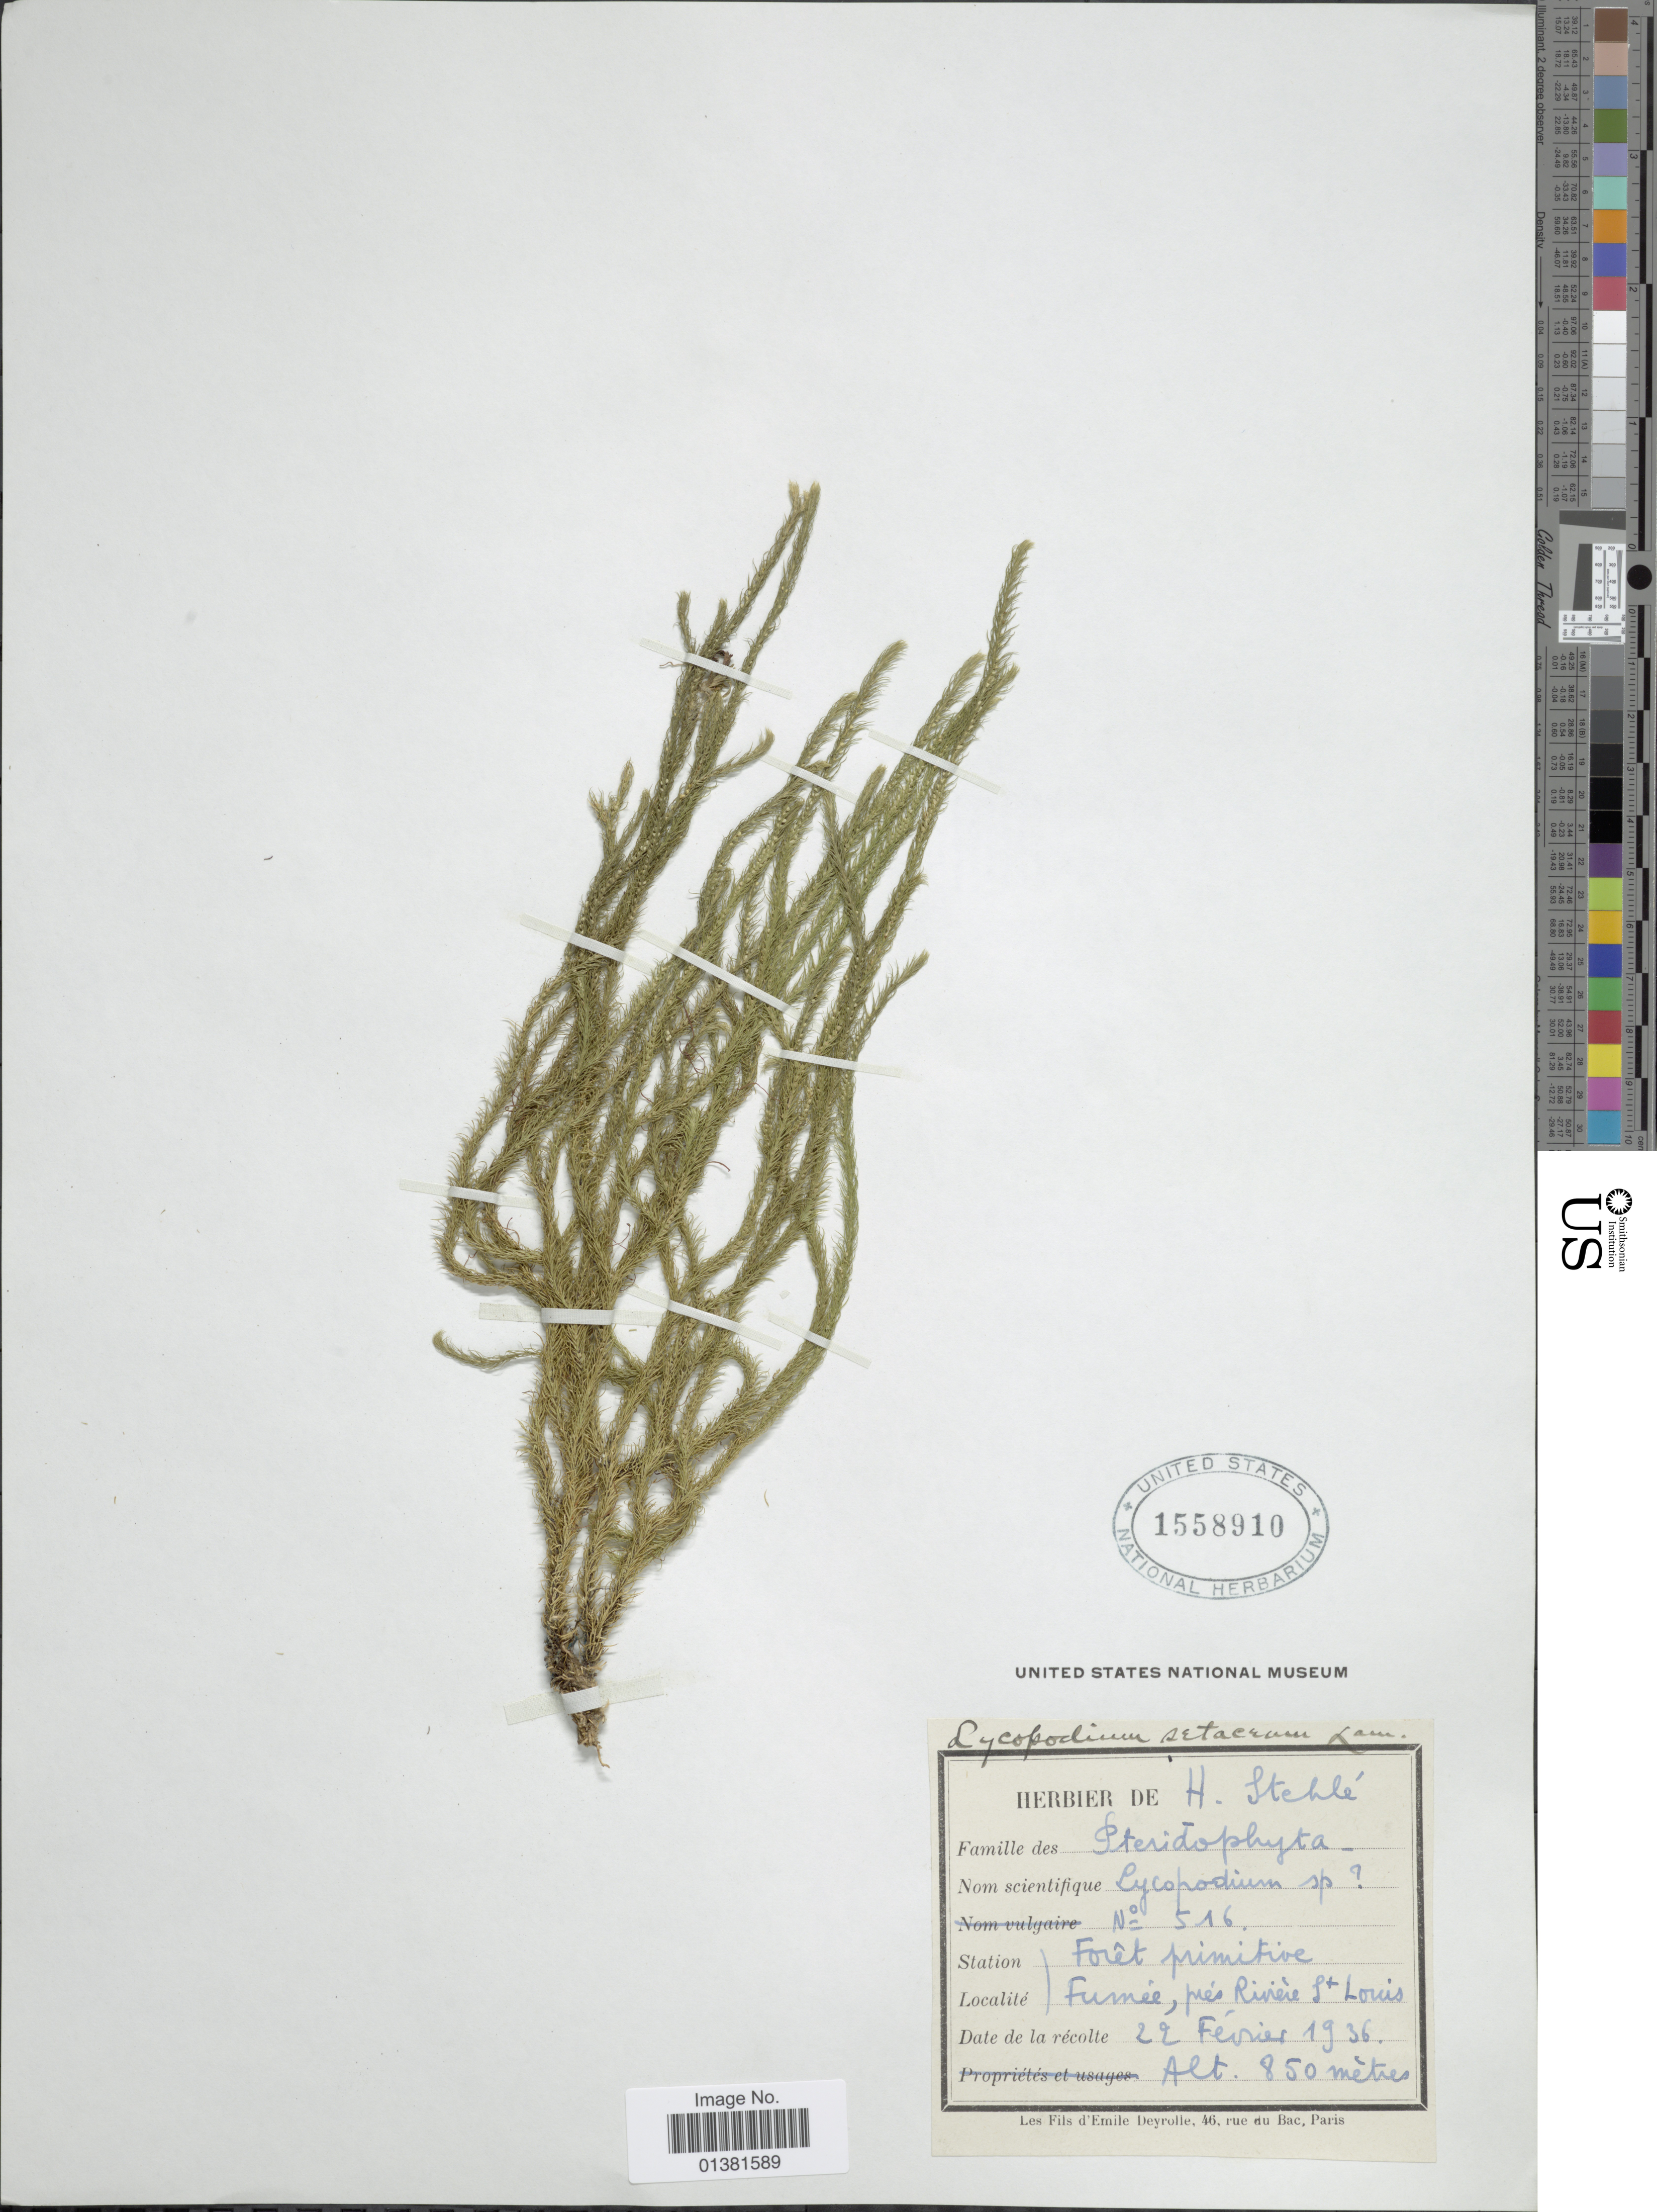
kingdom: Plantae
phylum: Tracheophyta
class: Lycopodiopsida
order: Lycopodiales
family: Lycopodiaceae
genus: Phlegmariurus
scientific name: Phlegmariurus filiformis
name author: (Sw.) W.H. Wagner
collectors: ex herb. H. Stehlé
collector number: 516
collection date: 1936-02-22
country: Guadeloupe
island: Basse-Terre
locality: Forêt primitive, Fumée, prés Riviére St Louis.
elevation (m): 850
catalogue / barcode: US 1558910